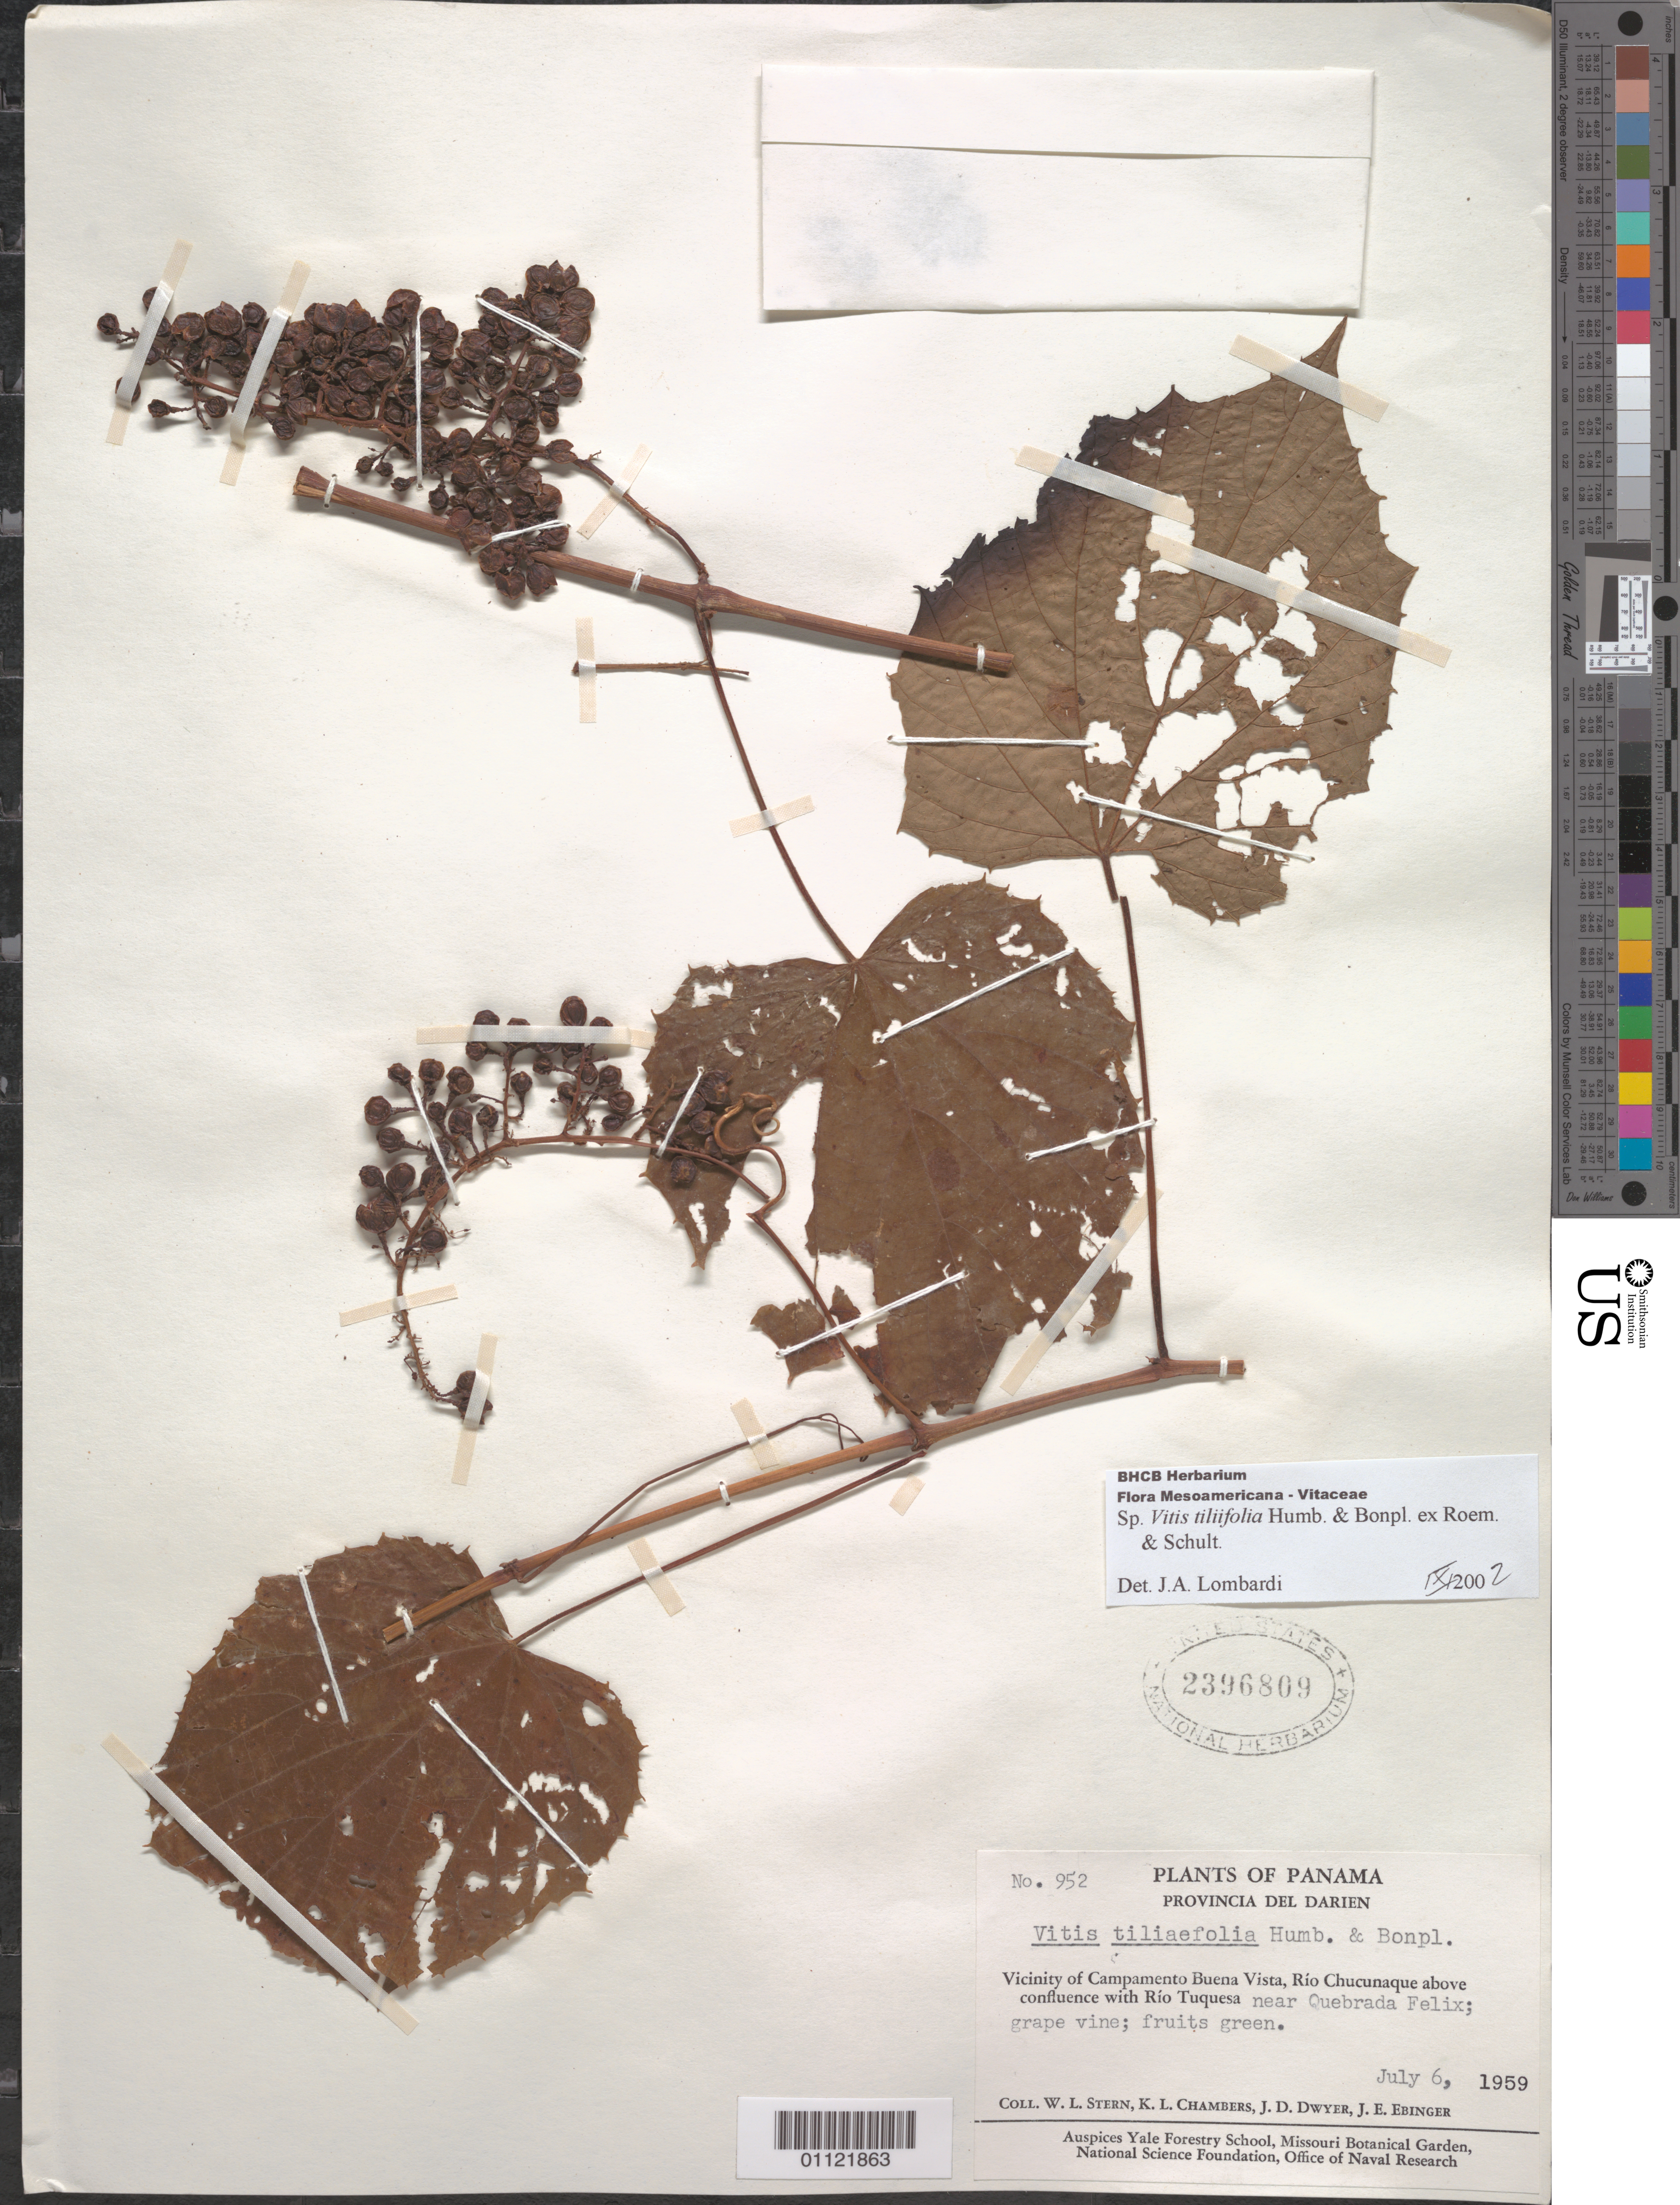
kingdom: Plantae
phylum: Tracheophyta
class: Magnoliopsida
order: Vitales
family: Vitaceae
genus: Vitis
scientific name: Vitis tiliifolia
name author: Humb. & Bonpl. ex Schult.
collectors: W. L. Stern, K. L. Chambers, J. D. Dwyer & J. Ebinger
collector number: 952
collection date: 1959-07-06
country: Panama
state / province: Darién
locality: Vicinity of Campamento buena vista, Rio Chucunaque above confluence with Rio Tuquesa near Quebrada Felix.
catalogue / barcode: US 2396809